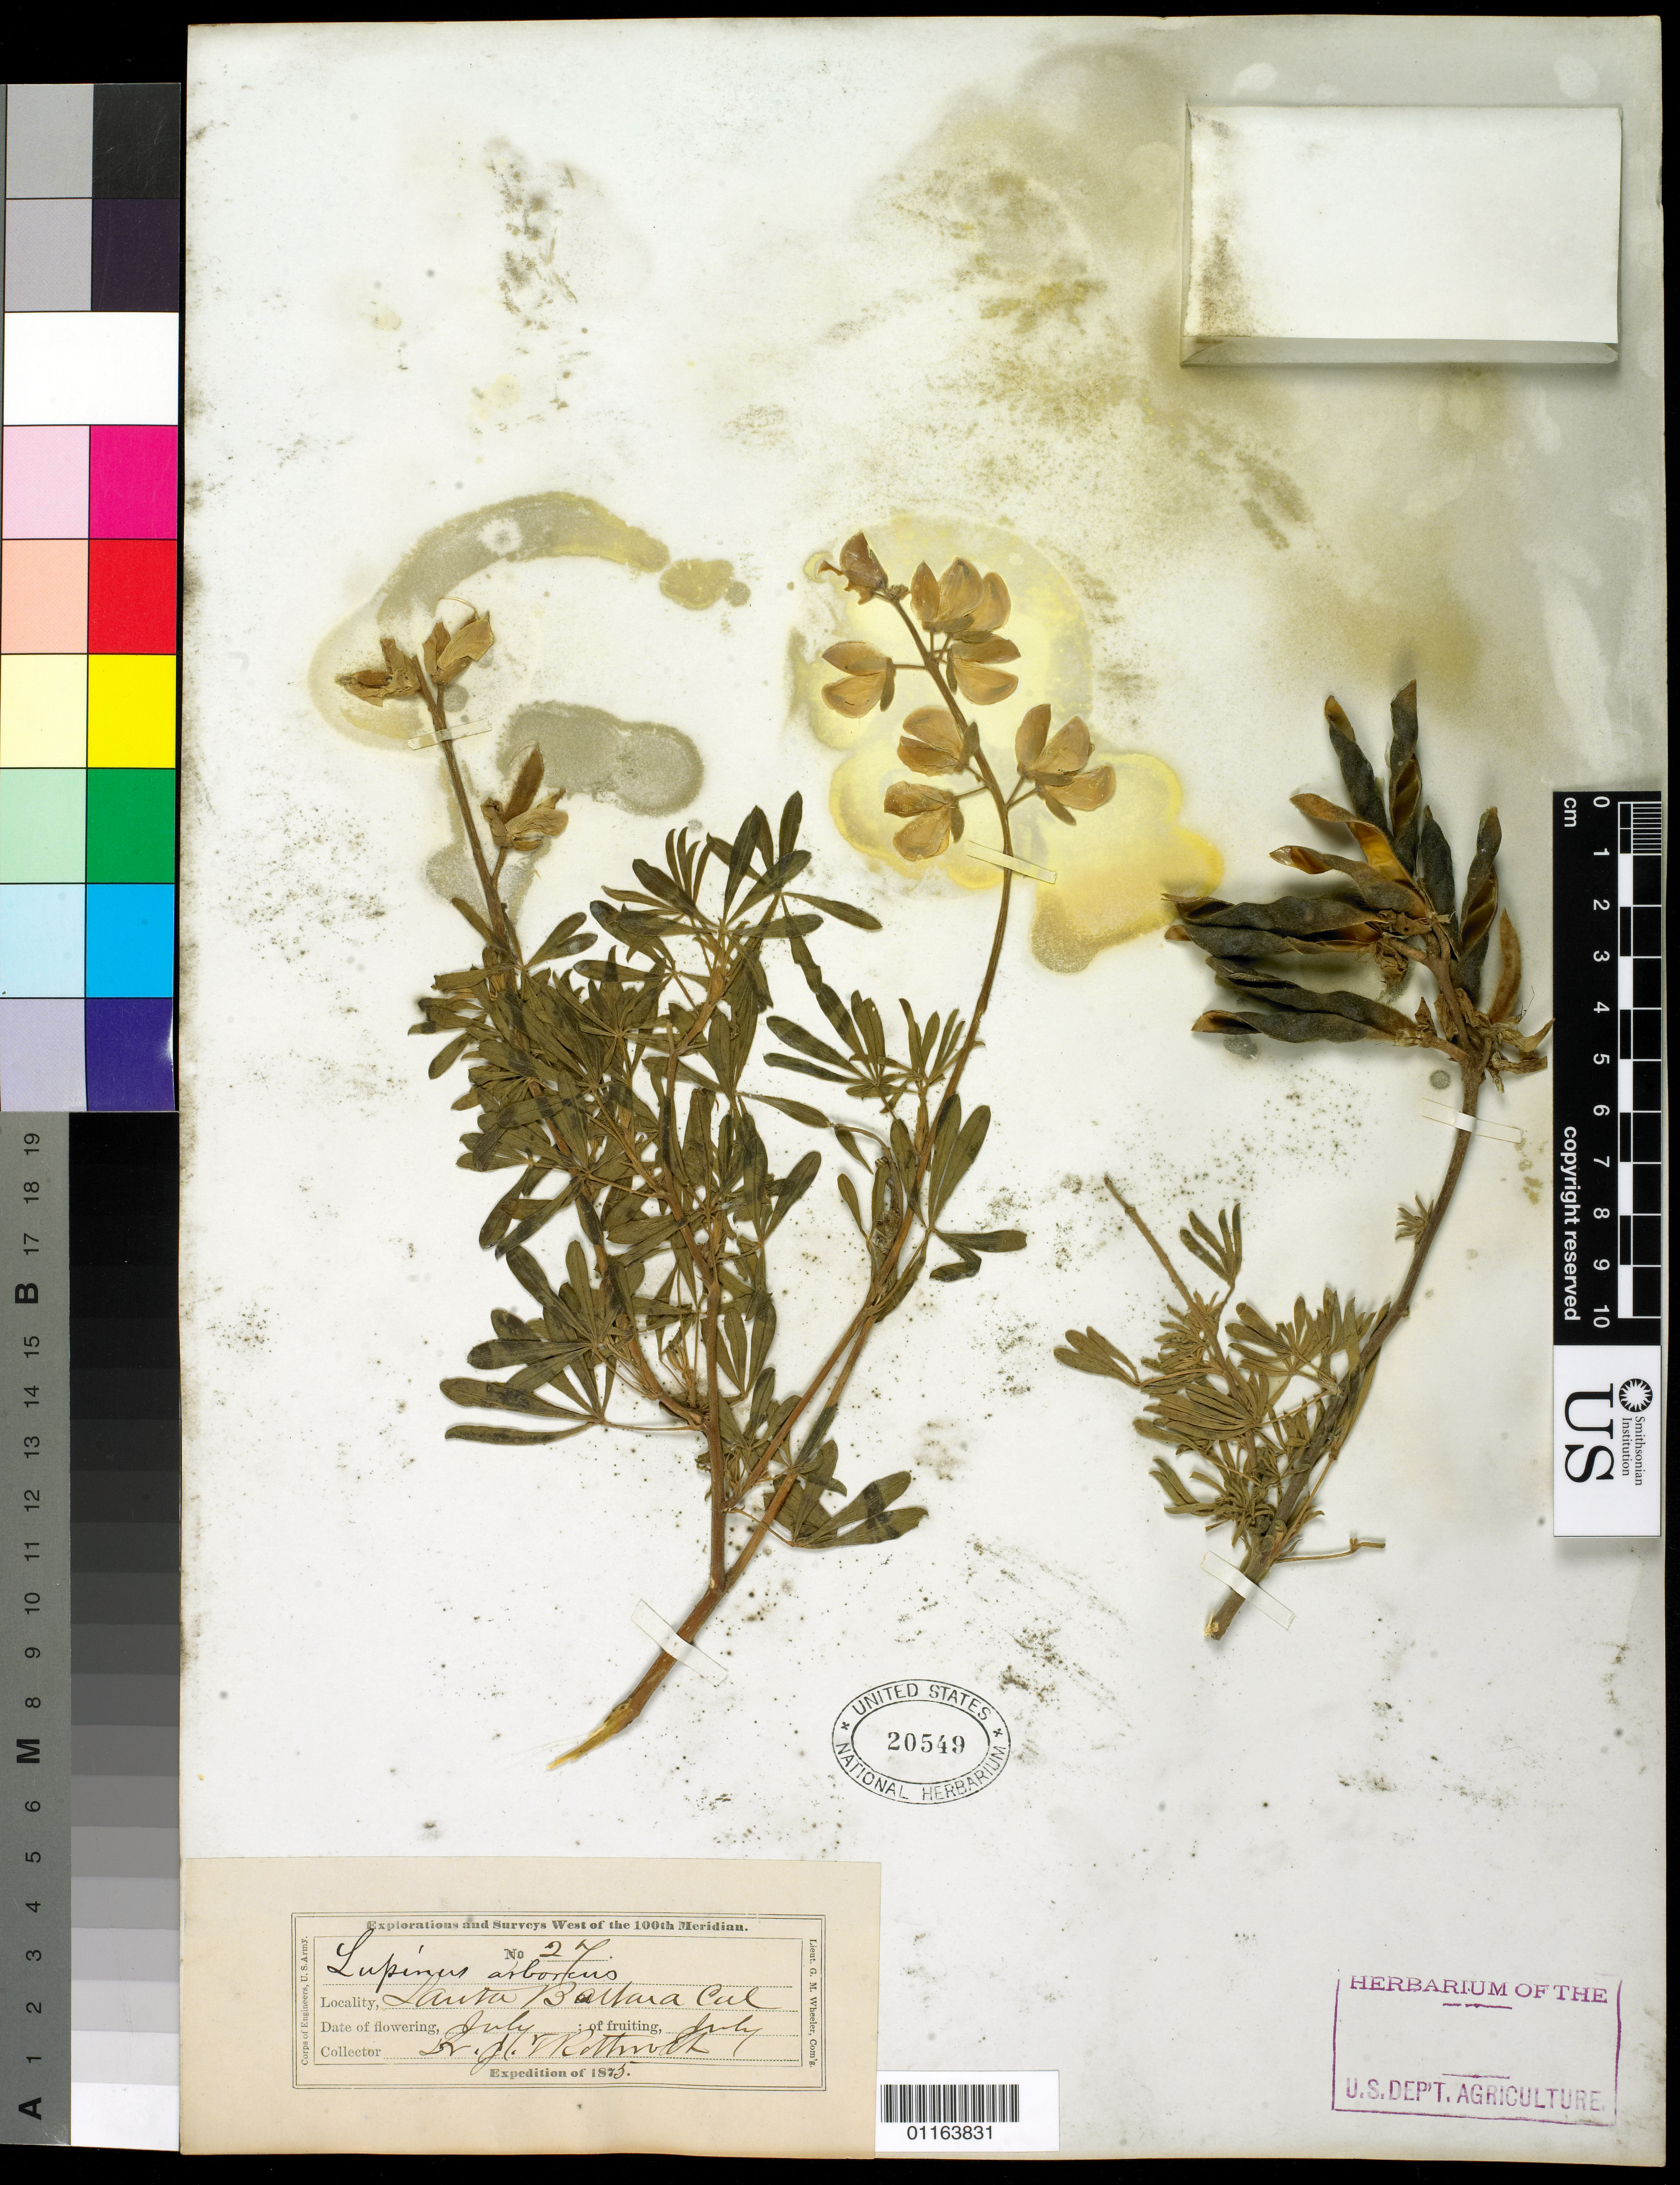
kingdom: Plantae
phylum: Tracheophyta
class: Magnoliopsida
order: Fabales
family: Fabaceae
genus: Lupinus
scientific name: Lupinus arboreus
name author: Sims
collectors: J. T. Rothrock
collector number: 27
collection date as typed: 1875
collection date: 1875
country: United States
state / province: California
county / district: Santa Barbara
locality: Santa Barbara.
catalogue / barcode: US 20549